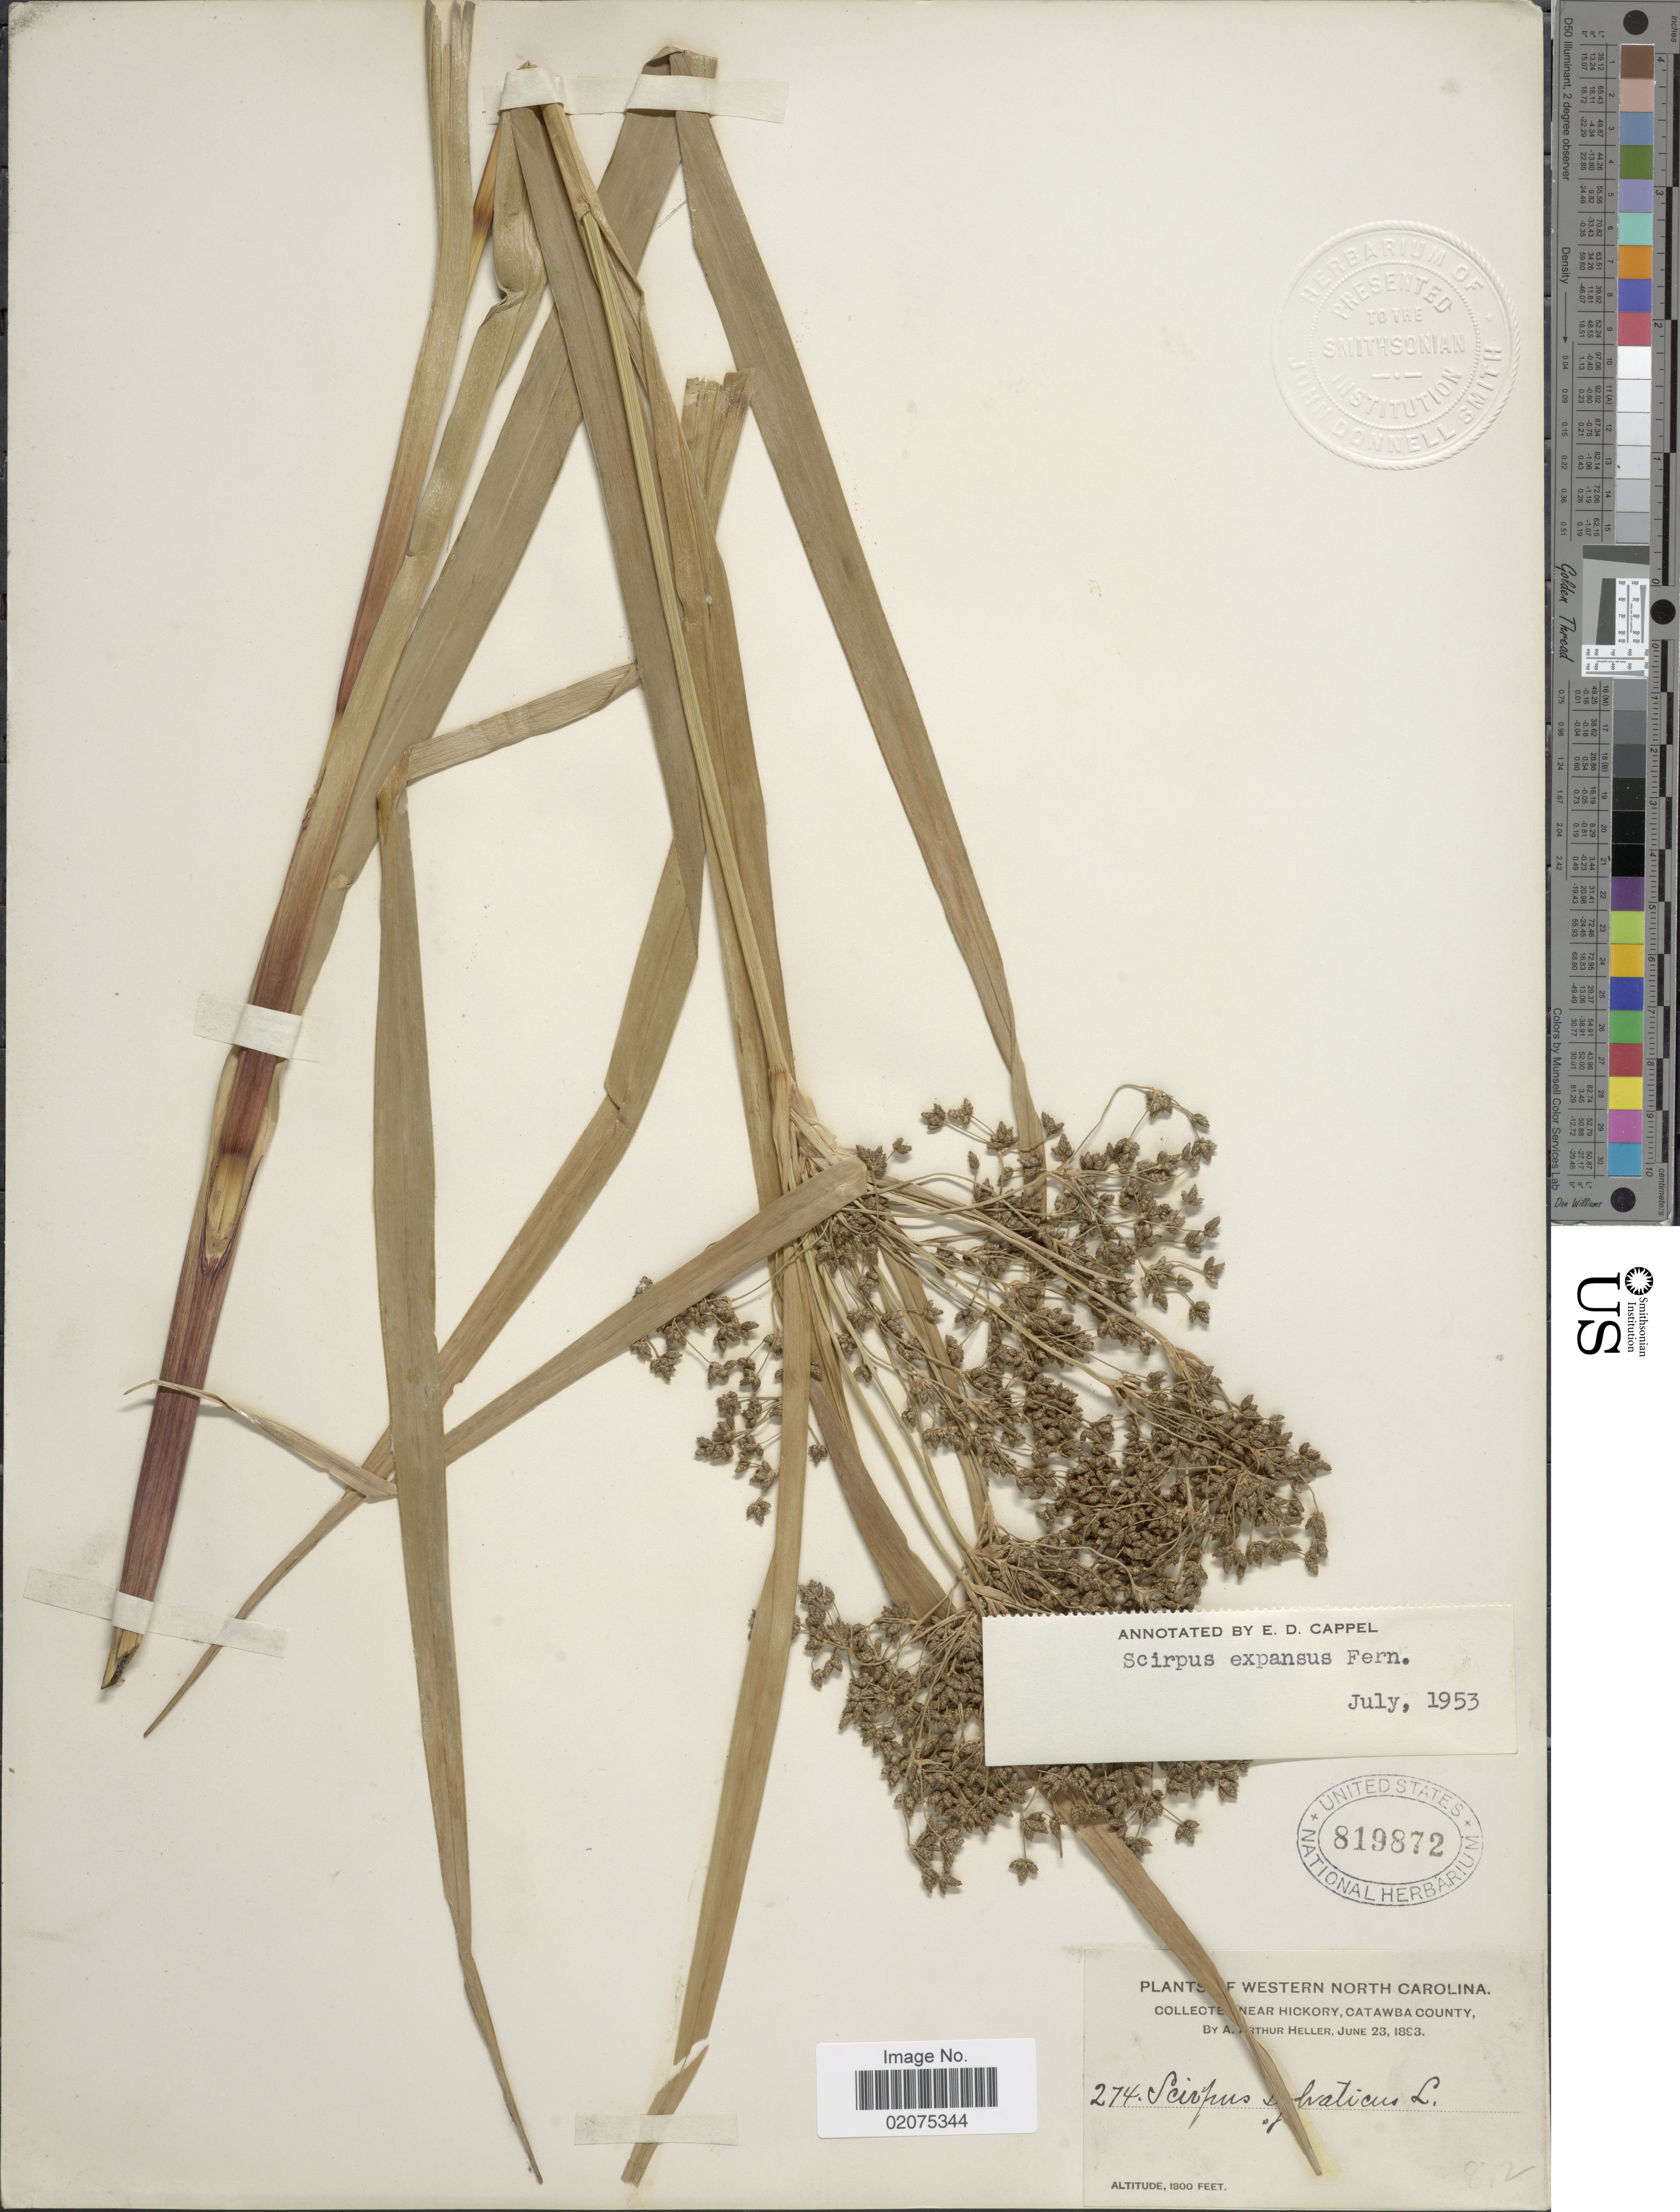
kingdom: Plantae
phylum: Tracheophyta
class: Liliopsida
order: Poales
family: Cyperaceae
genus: Scirpus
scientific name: Scirpus expansus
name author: Fernald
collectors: A. A. Heller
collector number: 274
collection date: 1893-06-23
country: United States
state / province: North Carolina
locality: Western North Carolina, near Hickory, Catawba County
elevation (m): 549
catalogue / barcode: US 819872